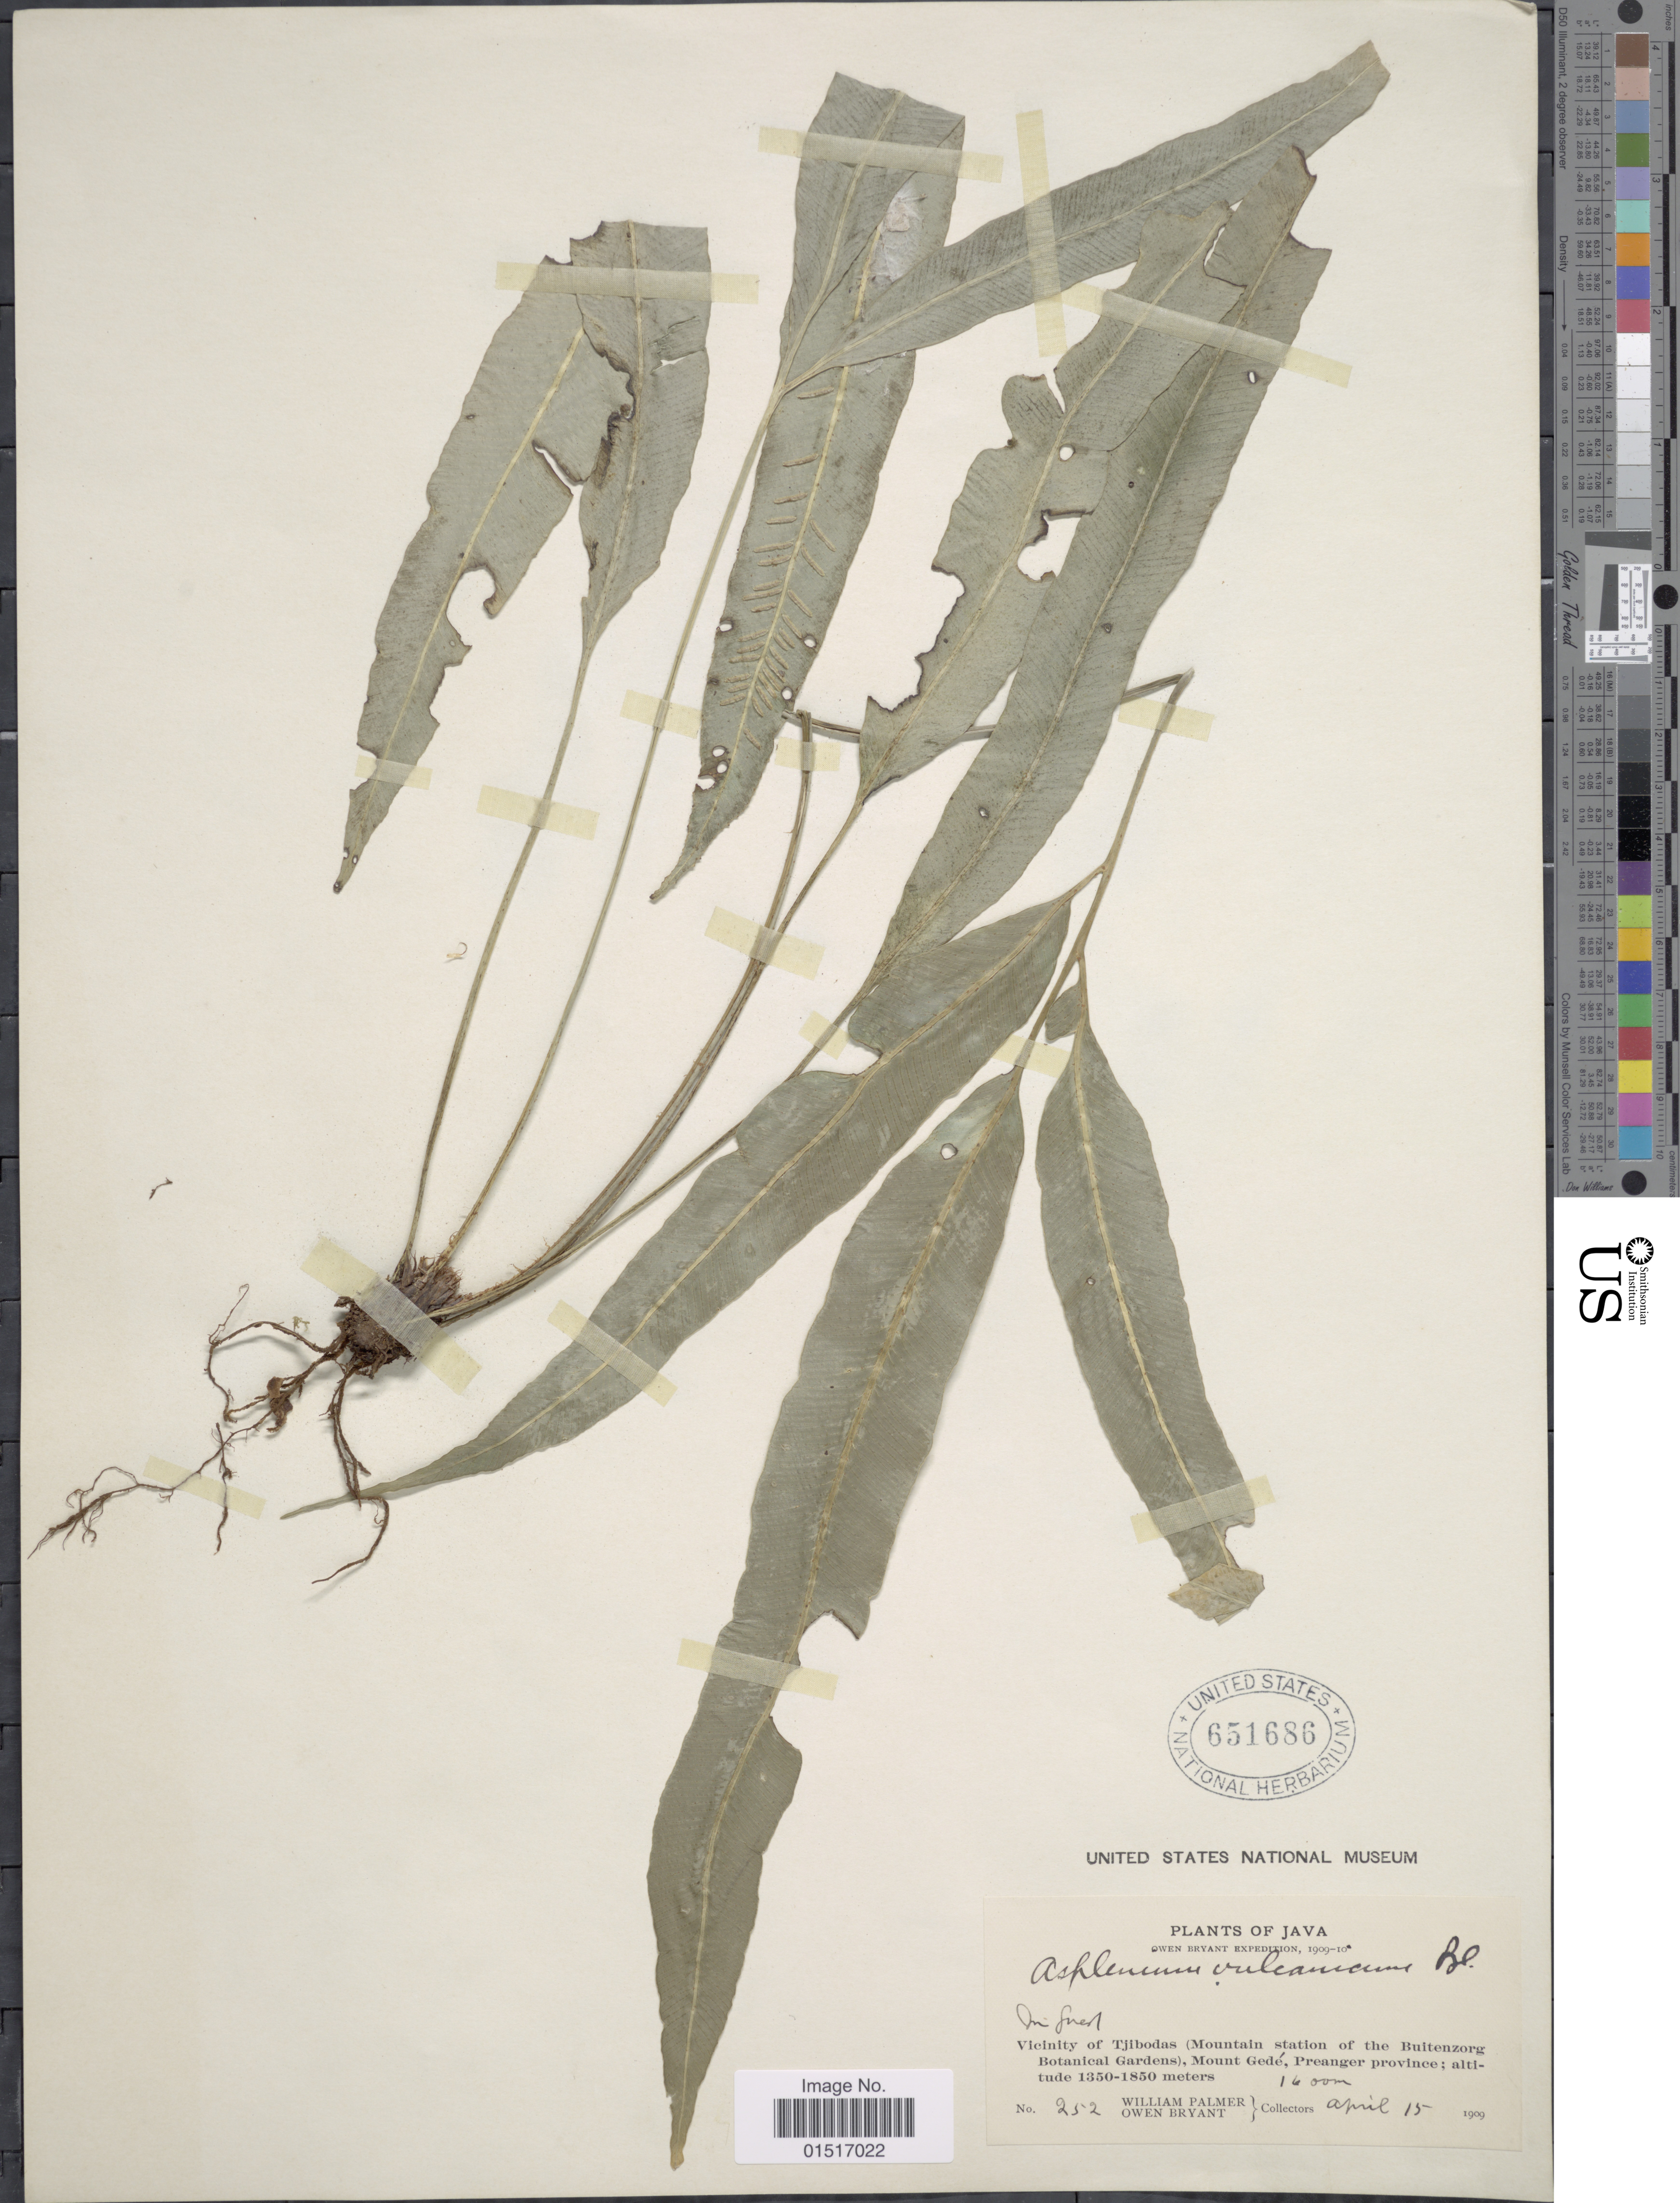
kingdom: Plantae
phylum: Tracheophyta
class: Polypodiopsida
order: Polypodiales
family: Aspleniaceae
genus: Asplenium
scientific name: Asplenium salignum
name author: Blume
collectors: W. Palmer & O. Bryant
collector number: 252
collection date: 1909-04-15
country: Indonesia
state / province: Java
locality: Vicinity of Tjibodas (Mountain station of the Buitenzorg Botanical Gardens), Mount Gede, Preanger province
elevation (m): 1600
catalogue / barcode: US 651686